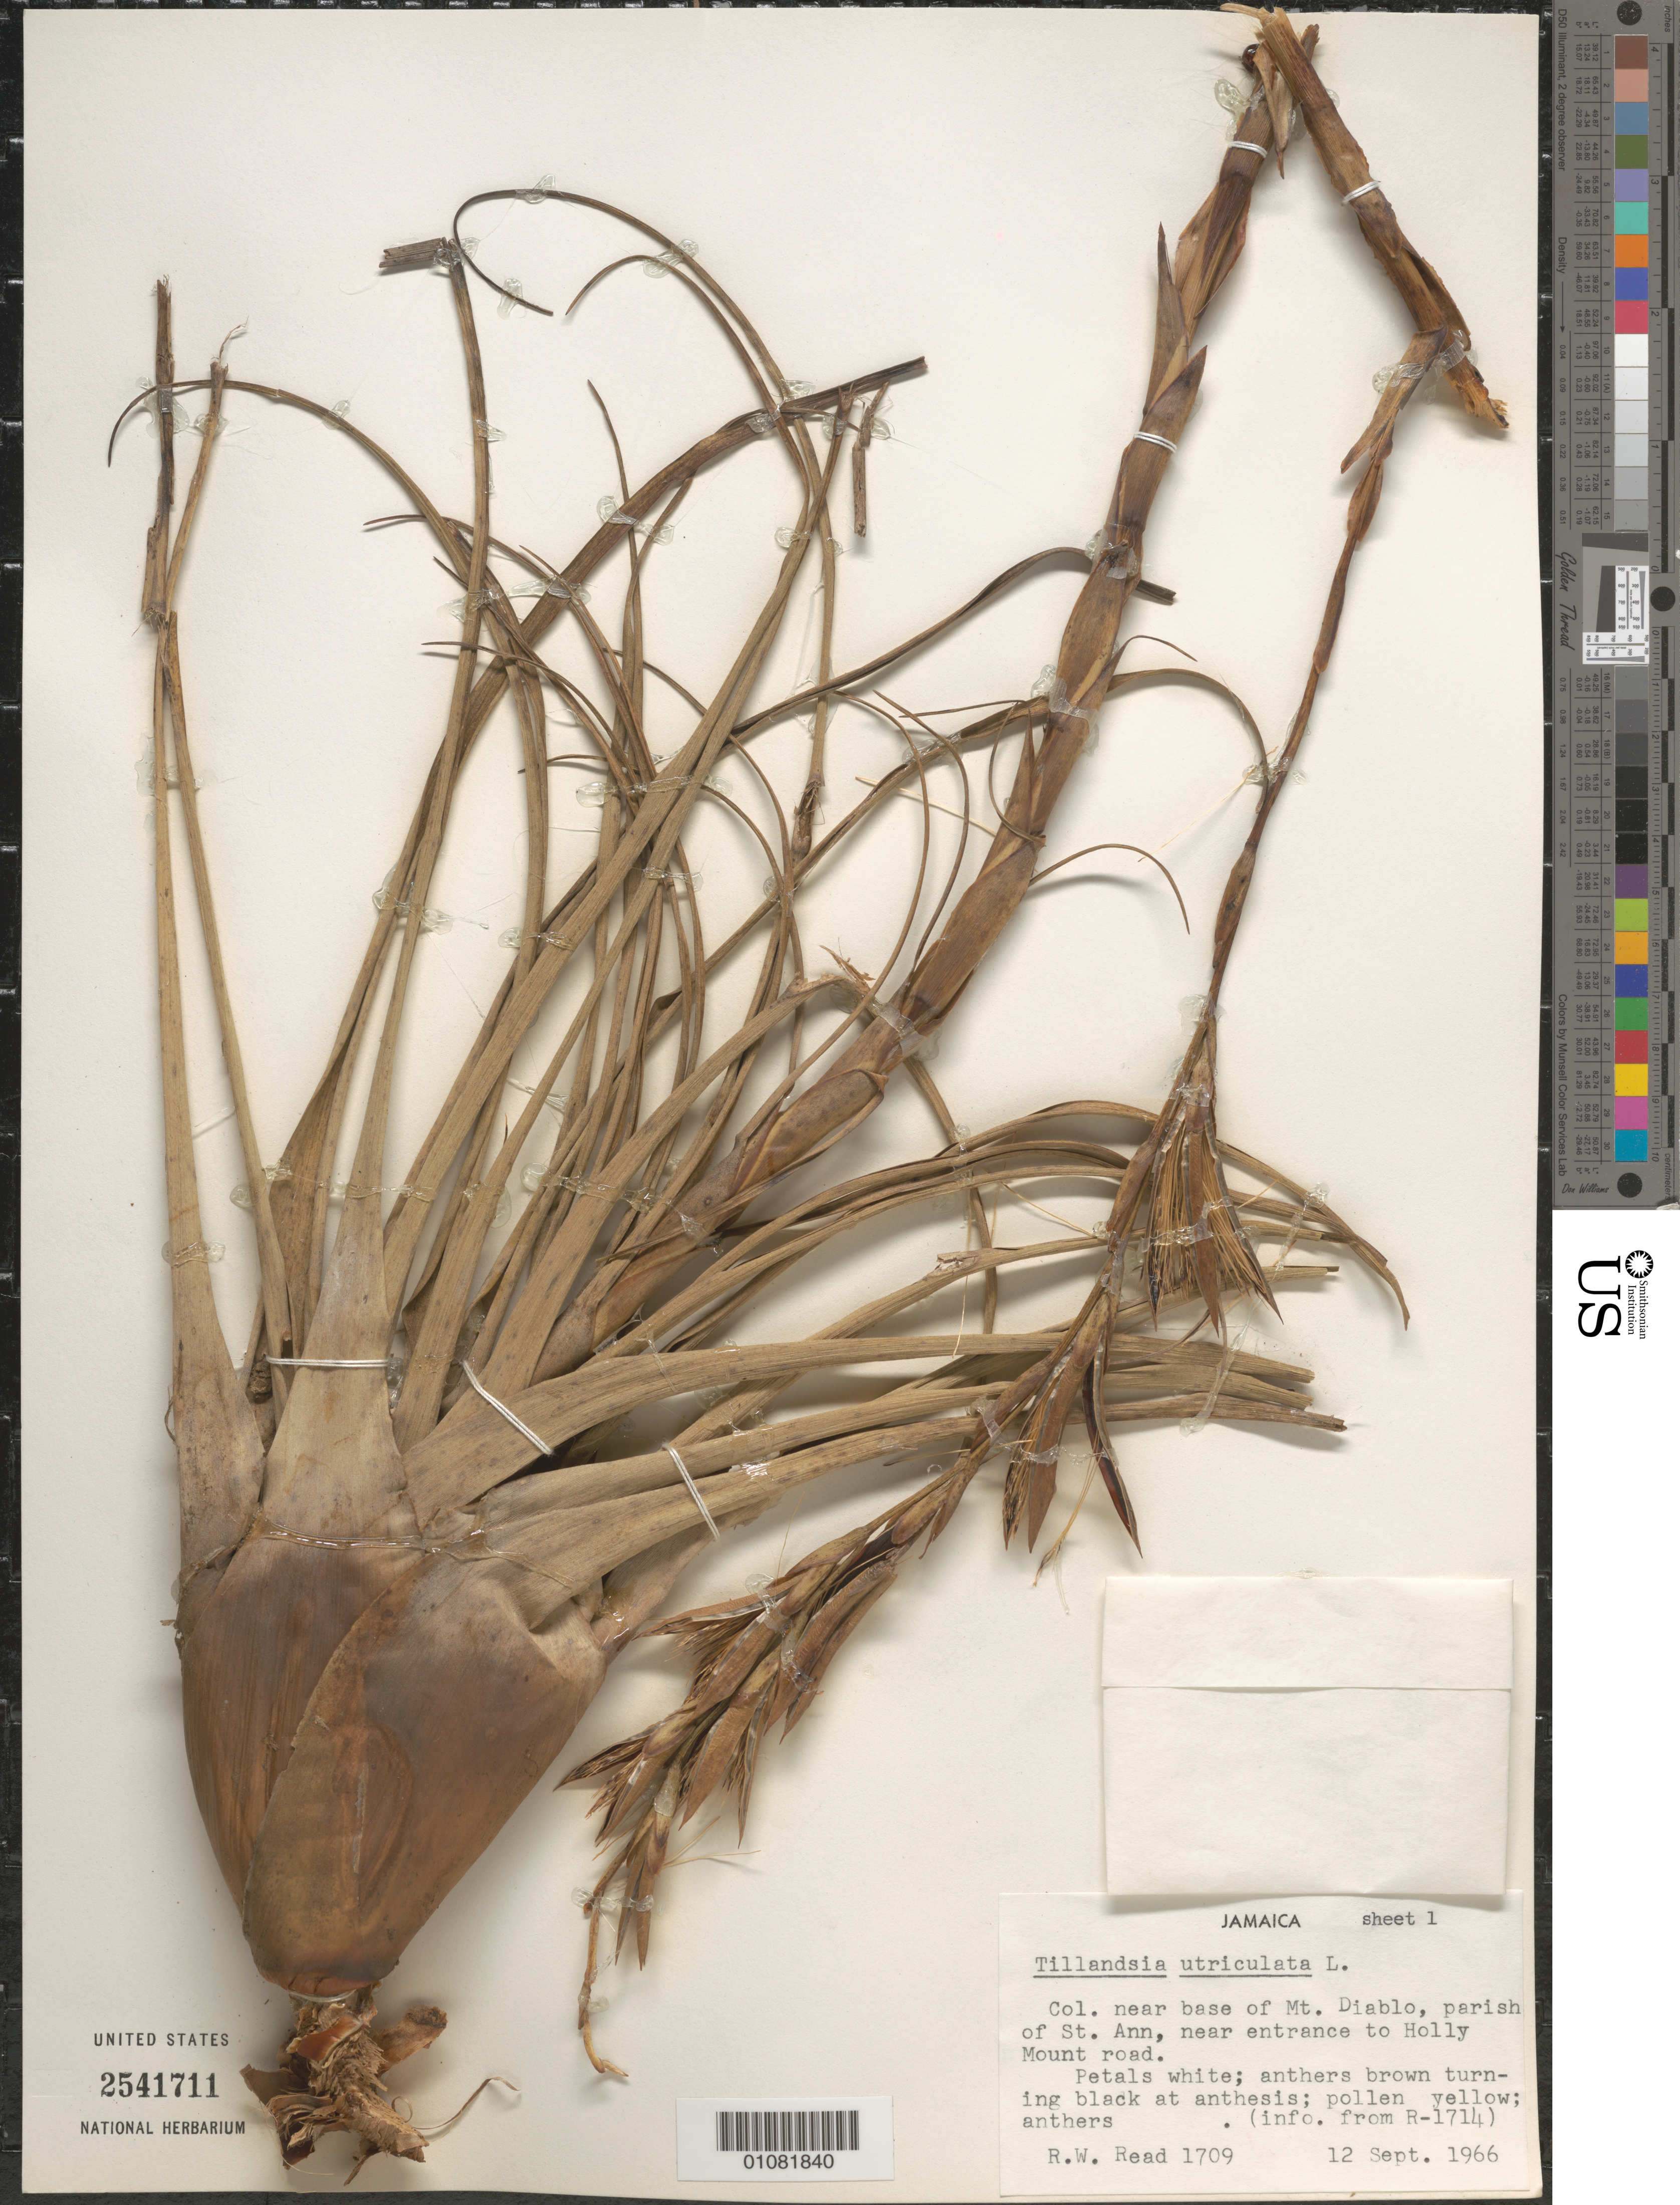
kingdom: Plantae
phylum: Tracheophyta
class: Liliopsida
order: Poales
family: Bromeliaceae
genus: Tillandsia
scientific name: Tillandsia utriculata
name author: L.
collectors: R. W. Read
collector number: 1709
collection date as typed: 12 Sep 1966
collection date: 1966-09-12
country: Jamaica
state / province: Saint Ann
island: Jamaica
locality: Near base of Mt. Diablo, near entrance to Holly Mount road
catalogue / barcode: US 2541711